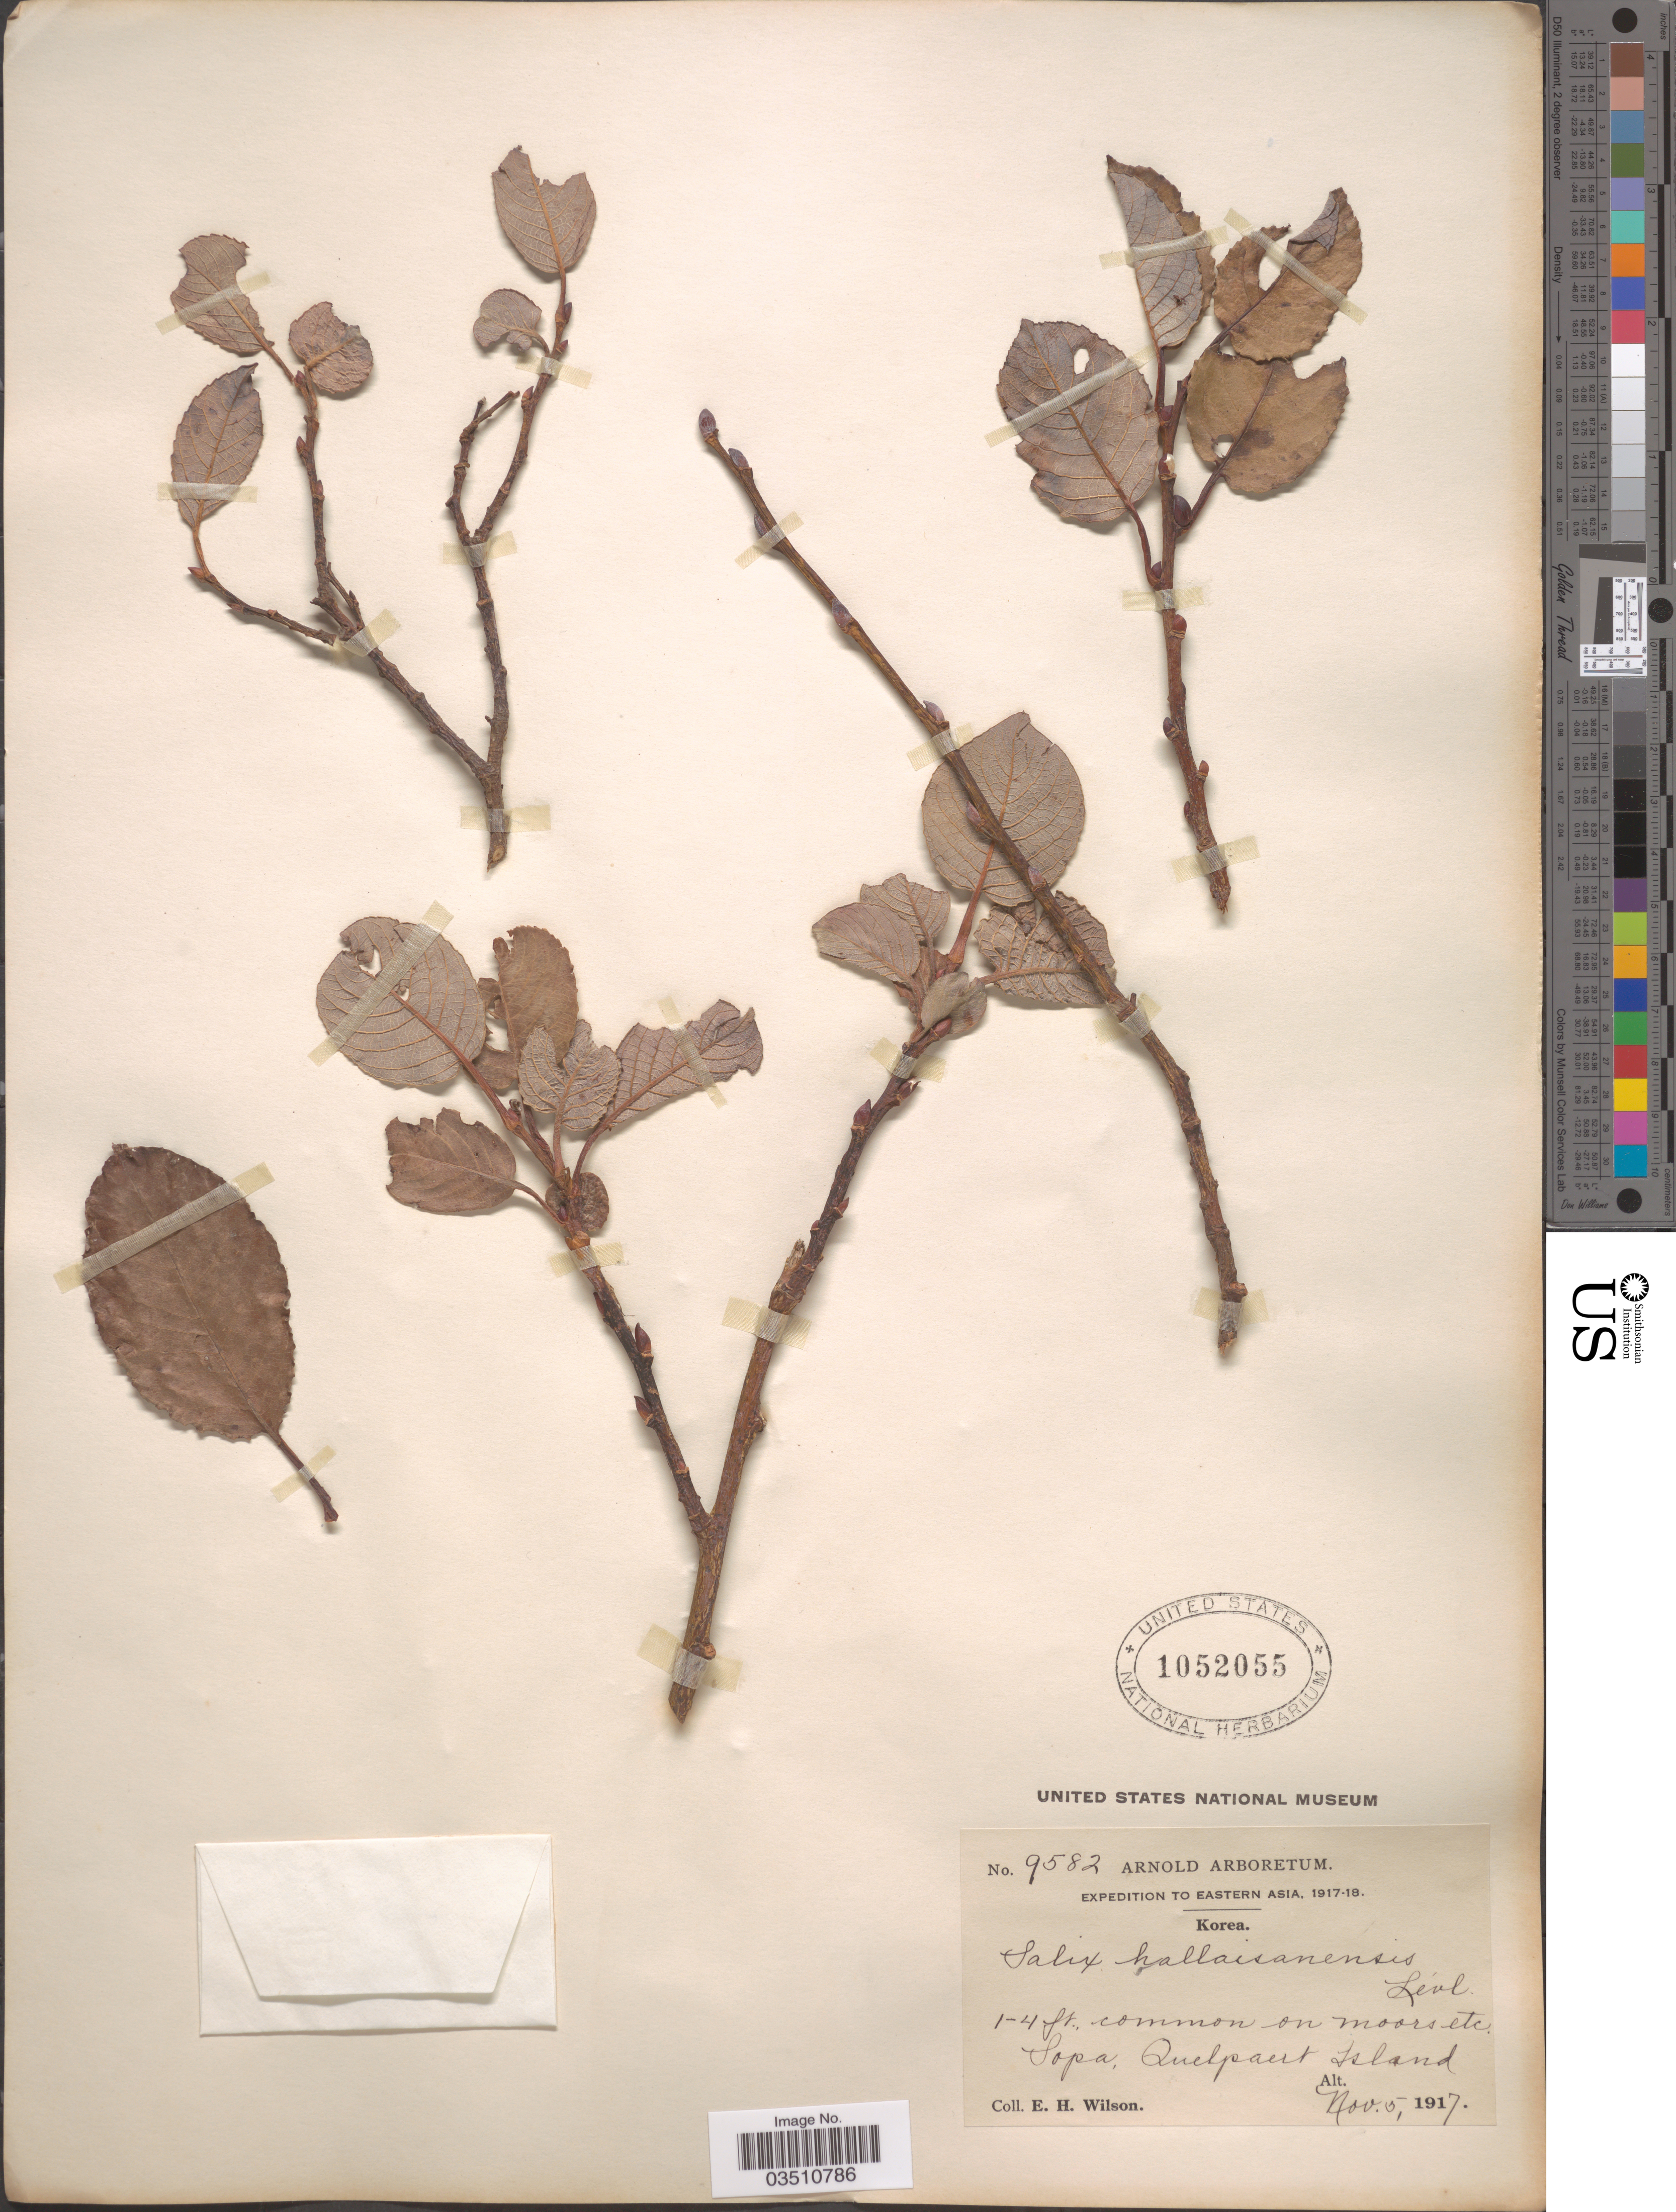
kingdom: Plantae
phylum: Tracheophyta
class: Magnoliopsida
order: Malpighiales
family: Salicaceae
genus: Salix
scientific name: Salix hallisanensis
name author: H. Lév.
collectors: E. Wilson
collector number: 9582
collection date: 1917-11-05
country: South Korea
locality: Sopa, Quelpaert Island.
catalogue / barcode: US 1052055